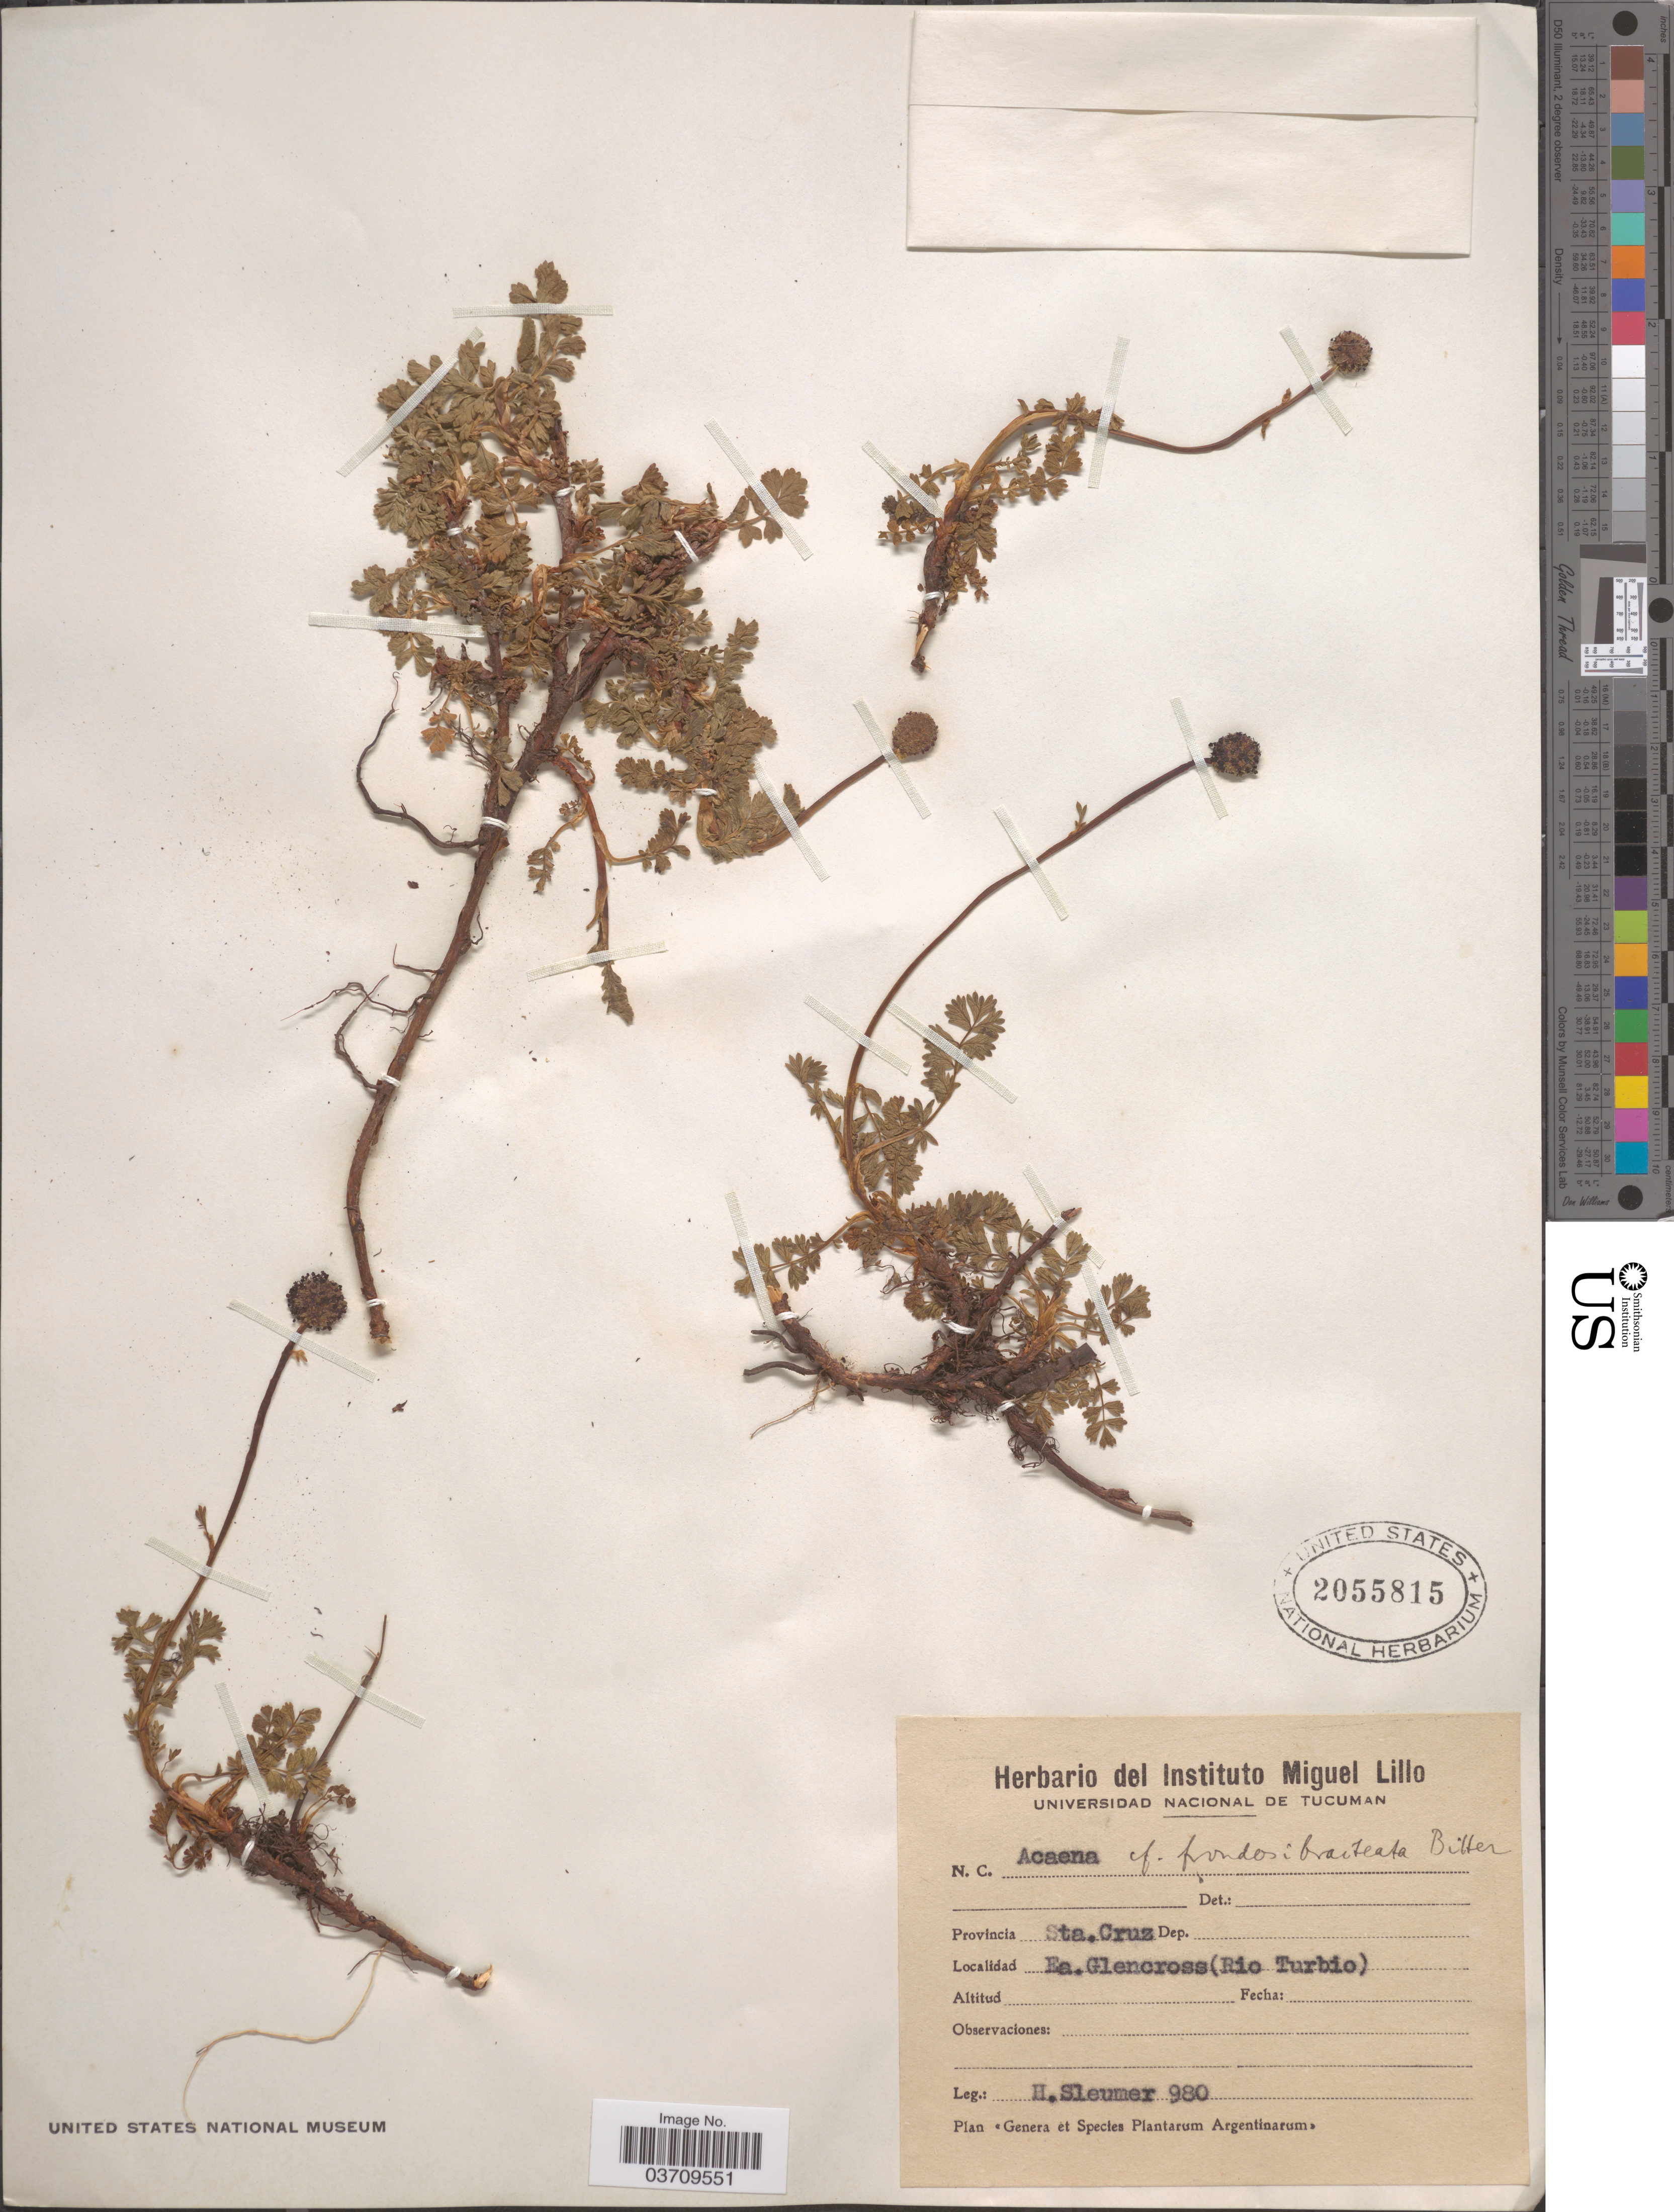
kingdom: Plantae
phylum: Tracheophyta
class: Magnoliopsida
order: Rosales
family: Rosaceae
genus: Acaena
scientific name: Acaena frondosibracteata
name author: Bitter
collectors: H. O. Sleumer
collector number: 980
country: Argentina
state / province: Santa Cruz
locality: Ea. Glencross (Rio Turbio).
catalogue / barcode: US 2055815